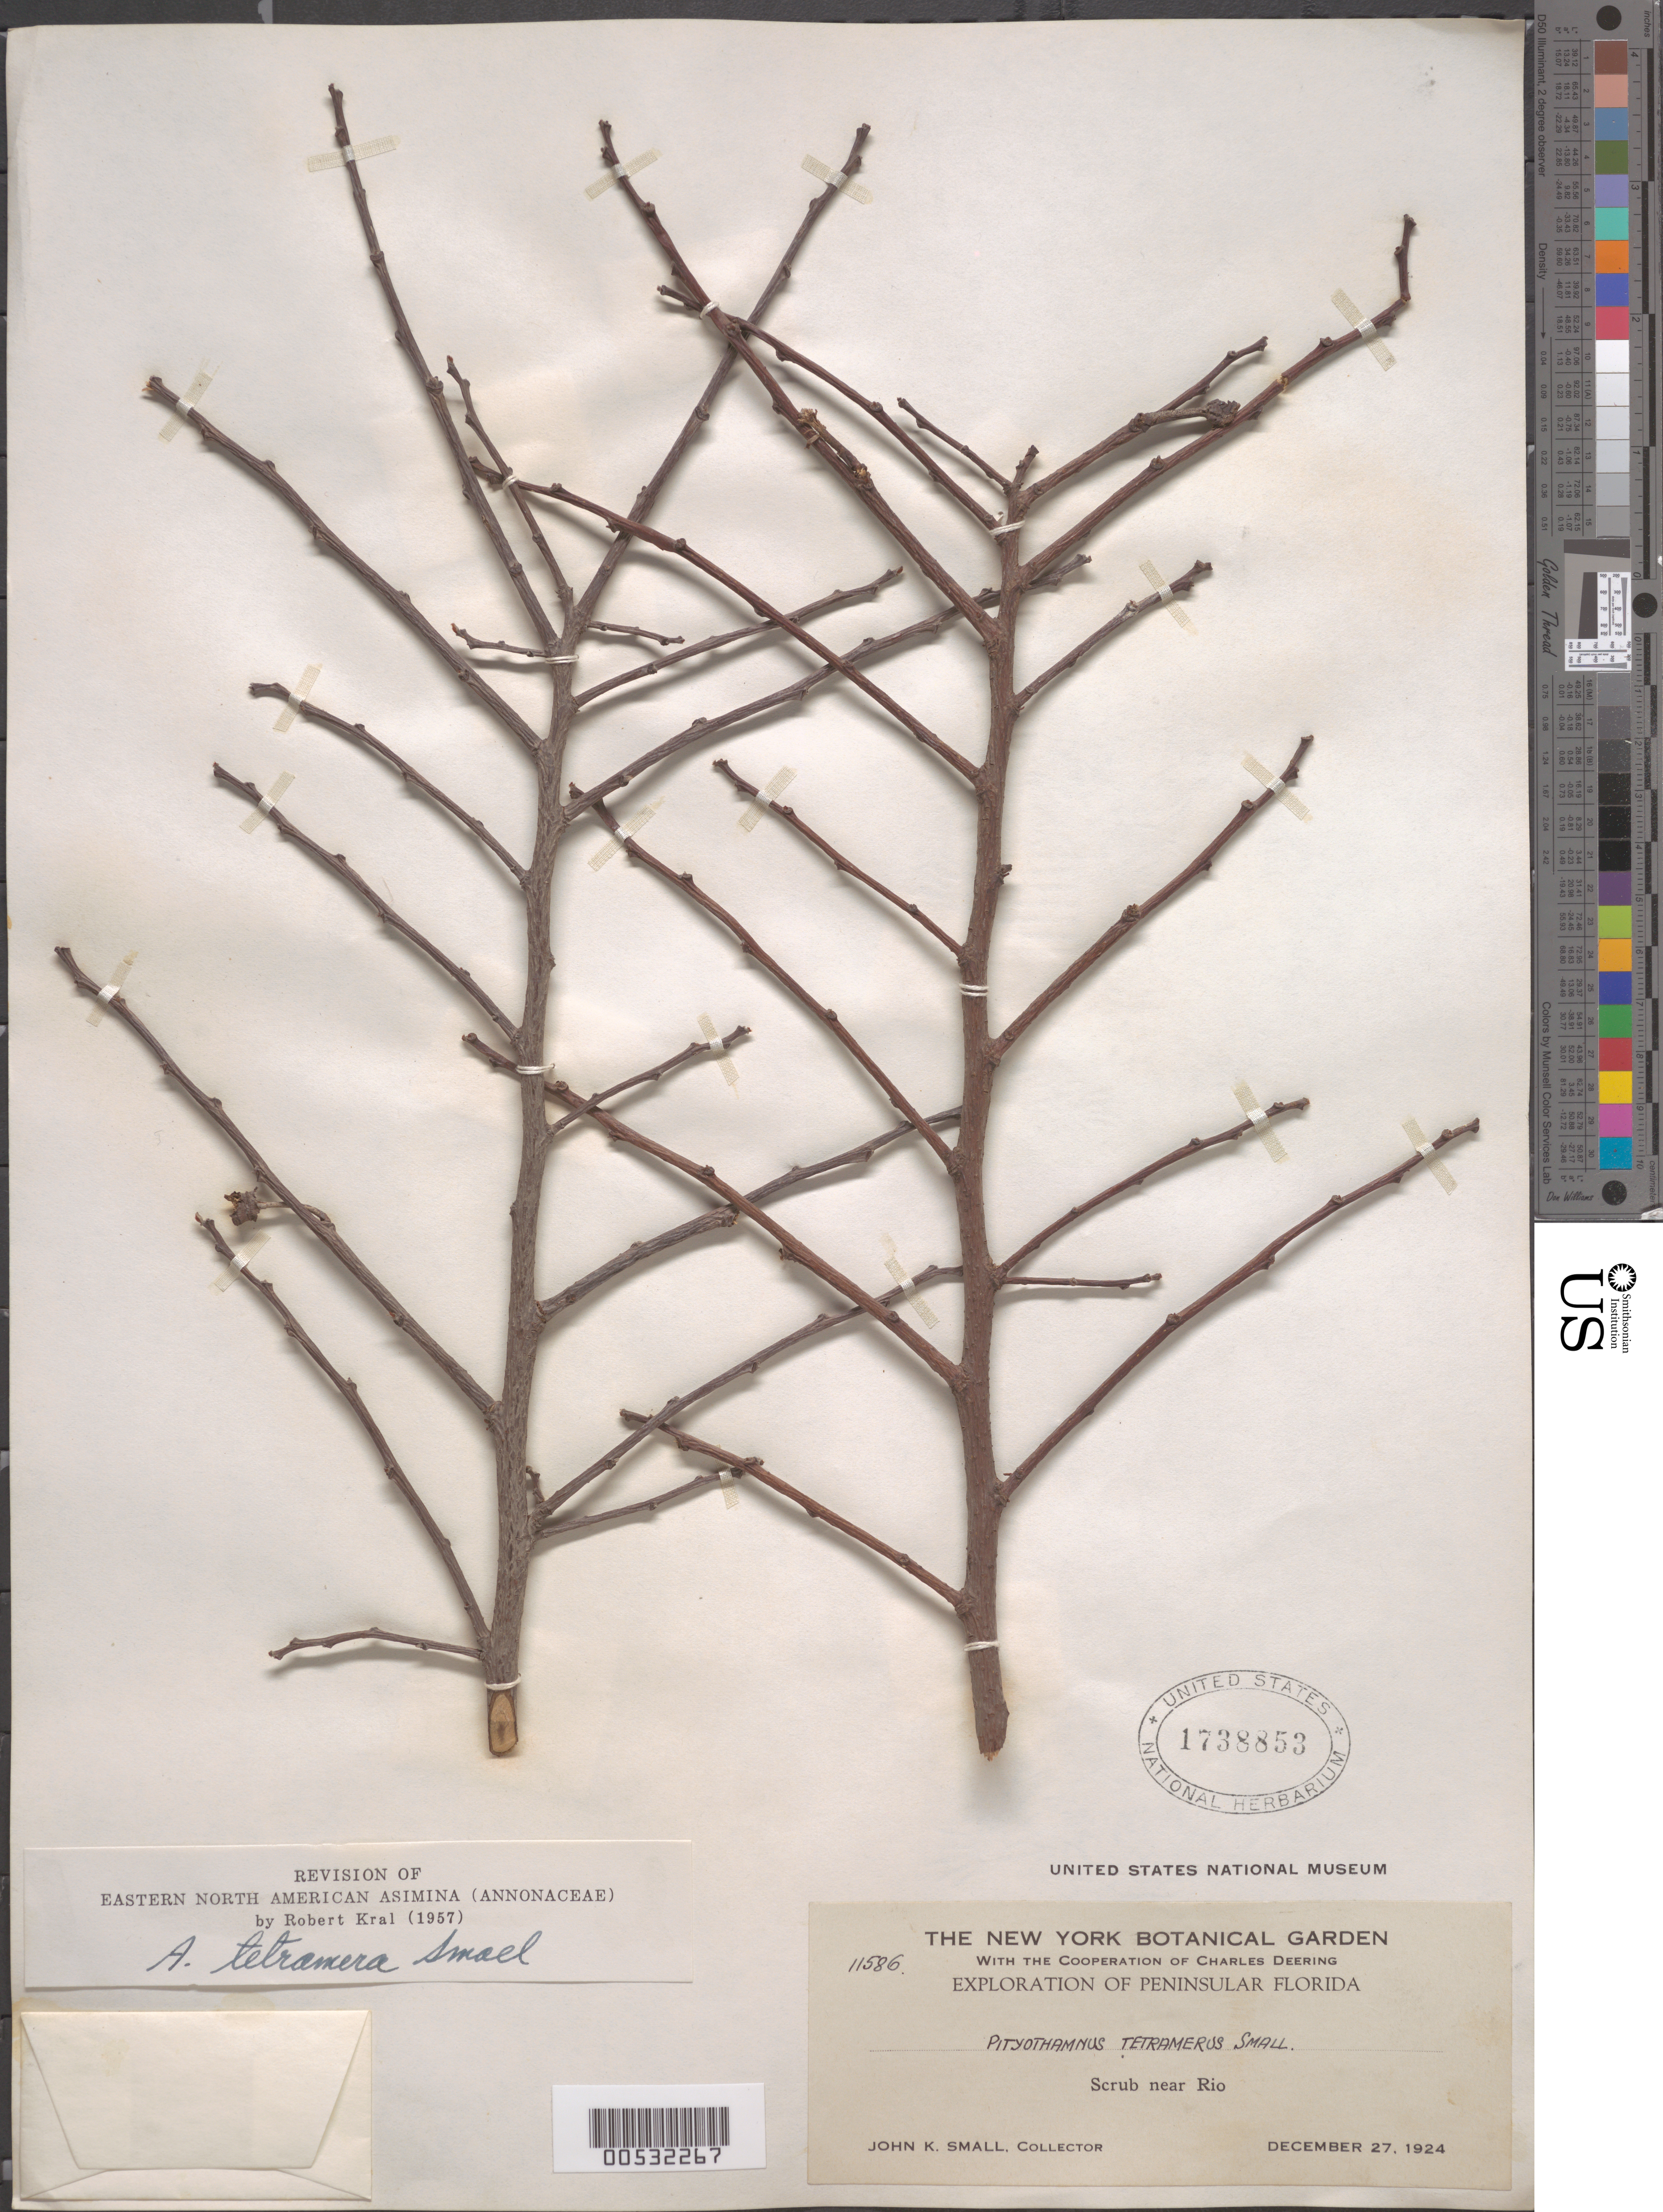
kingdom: Plantae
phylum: Tracheophyta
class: Magnoliopsida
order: Magnoliales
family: Annonaceae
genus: Asimina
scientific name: Asimina tetramera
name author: Small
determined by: Kral, Robert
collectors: J. K. Small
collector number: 11586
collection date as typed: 27 Dec 1924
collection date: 1924-12-27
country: United States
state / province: Florida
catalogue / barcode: US 1738853